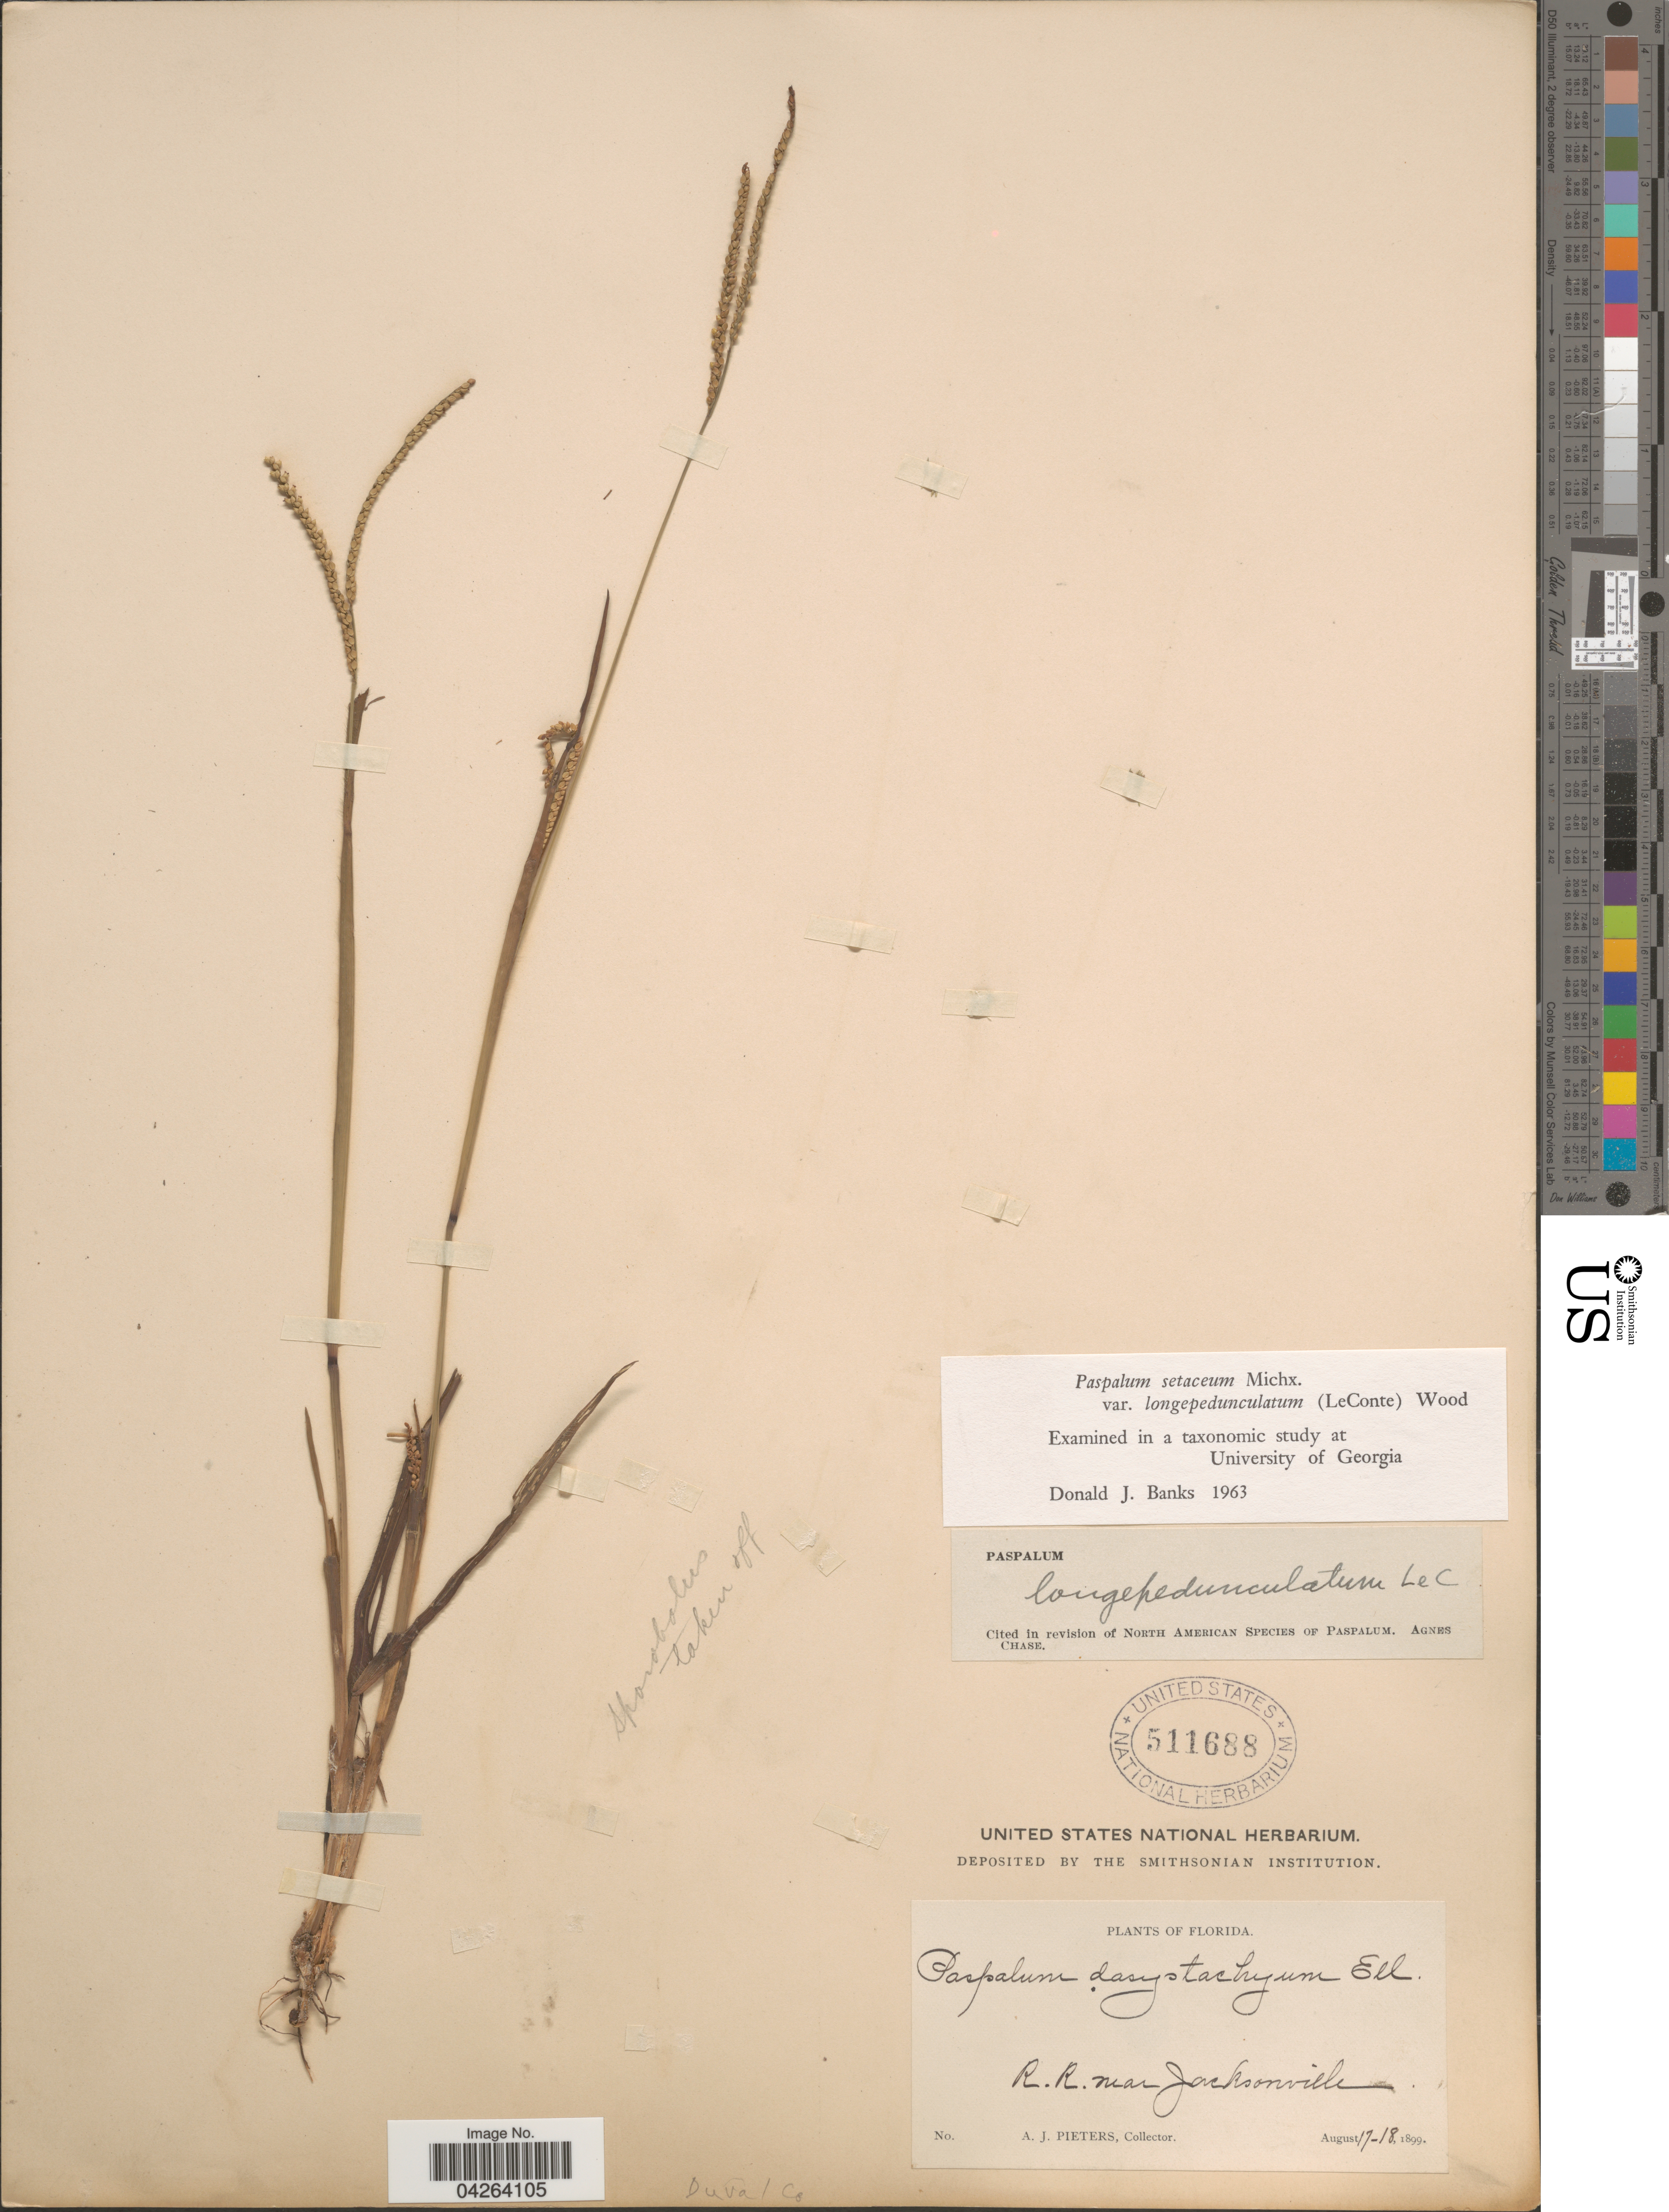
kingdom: Plantae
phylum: Tracheophyta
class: Liliopsida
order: Poales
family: Poaceae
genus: Paspalum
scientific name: Paspalum setaceum var. longipedunculatum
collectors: A. Pieters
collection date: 1899-08-17/1899-08-18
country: United States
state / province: Florida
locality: R.R. near Jacksonville. Duval Co.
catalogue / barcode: US 511688